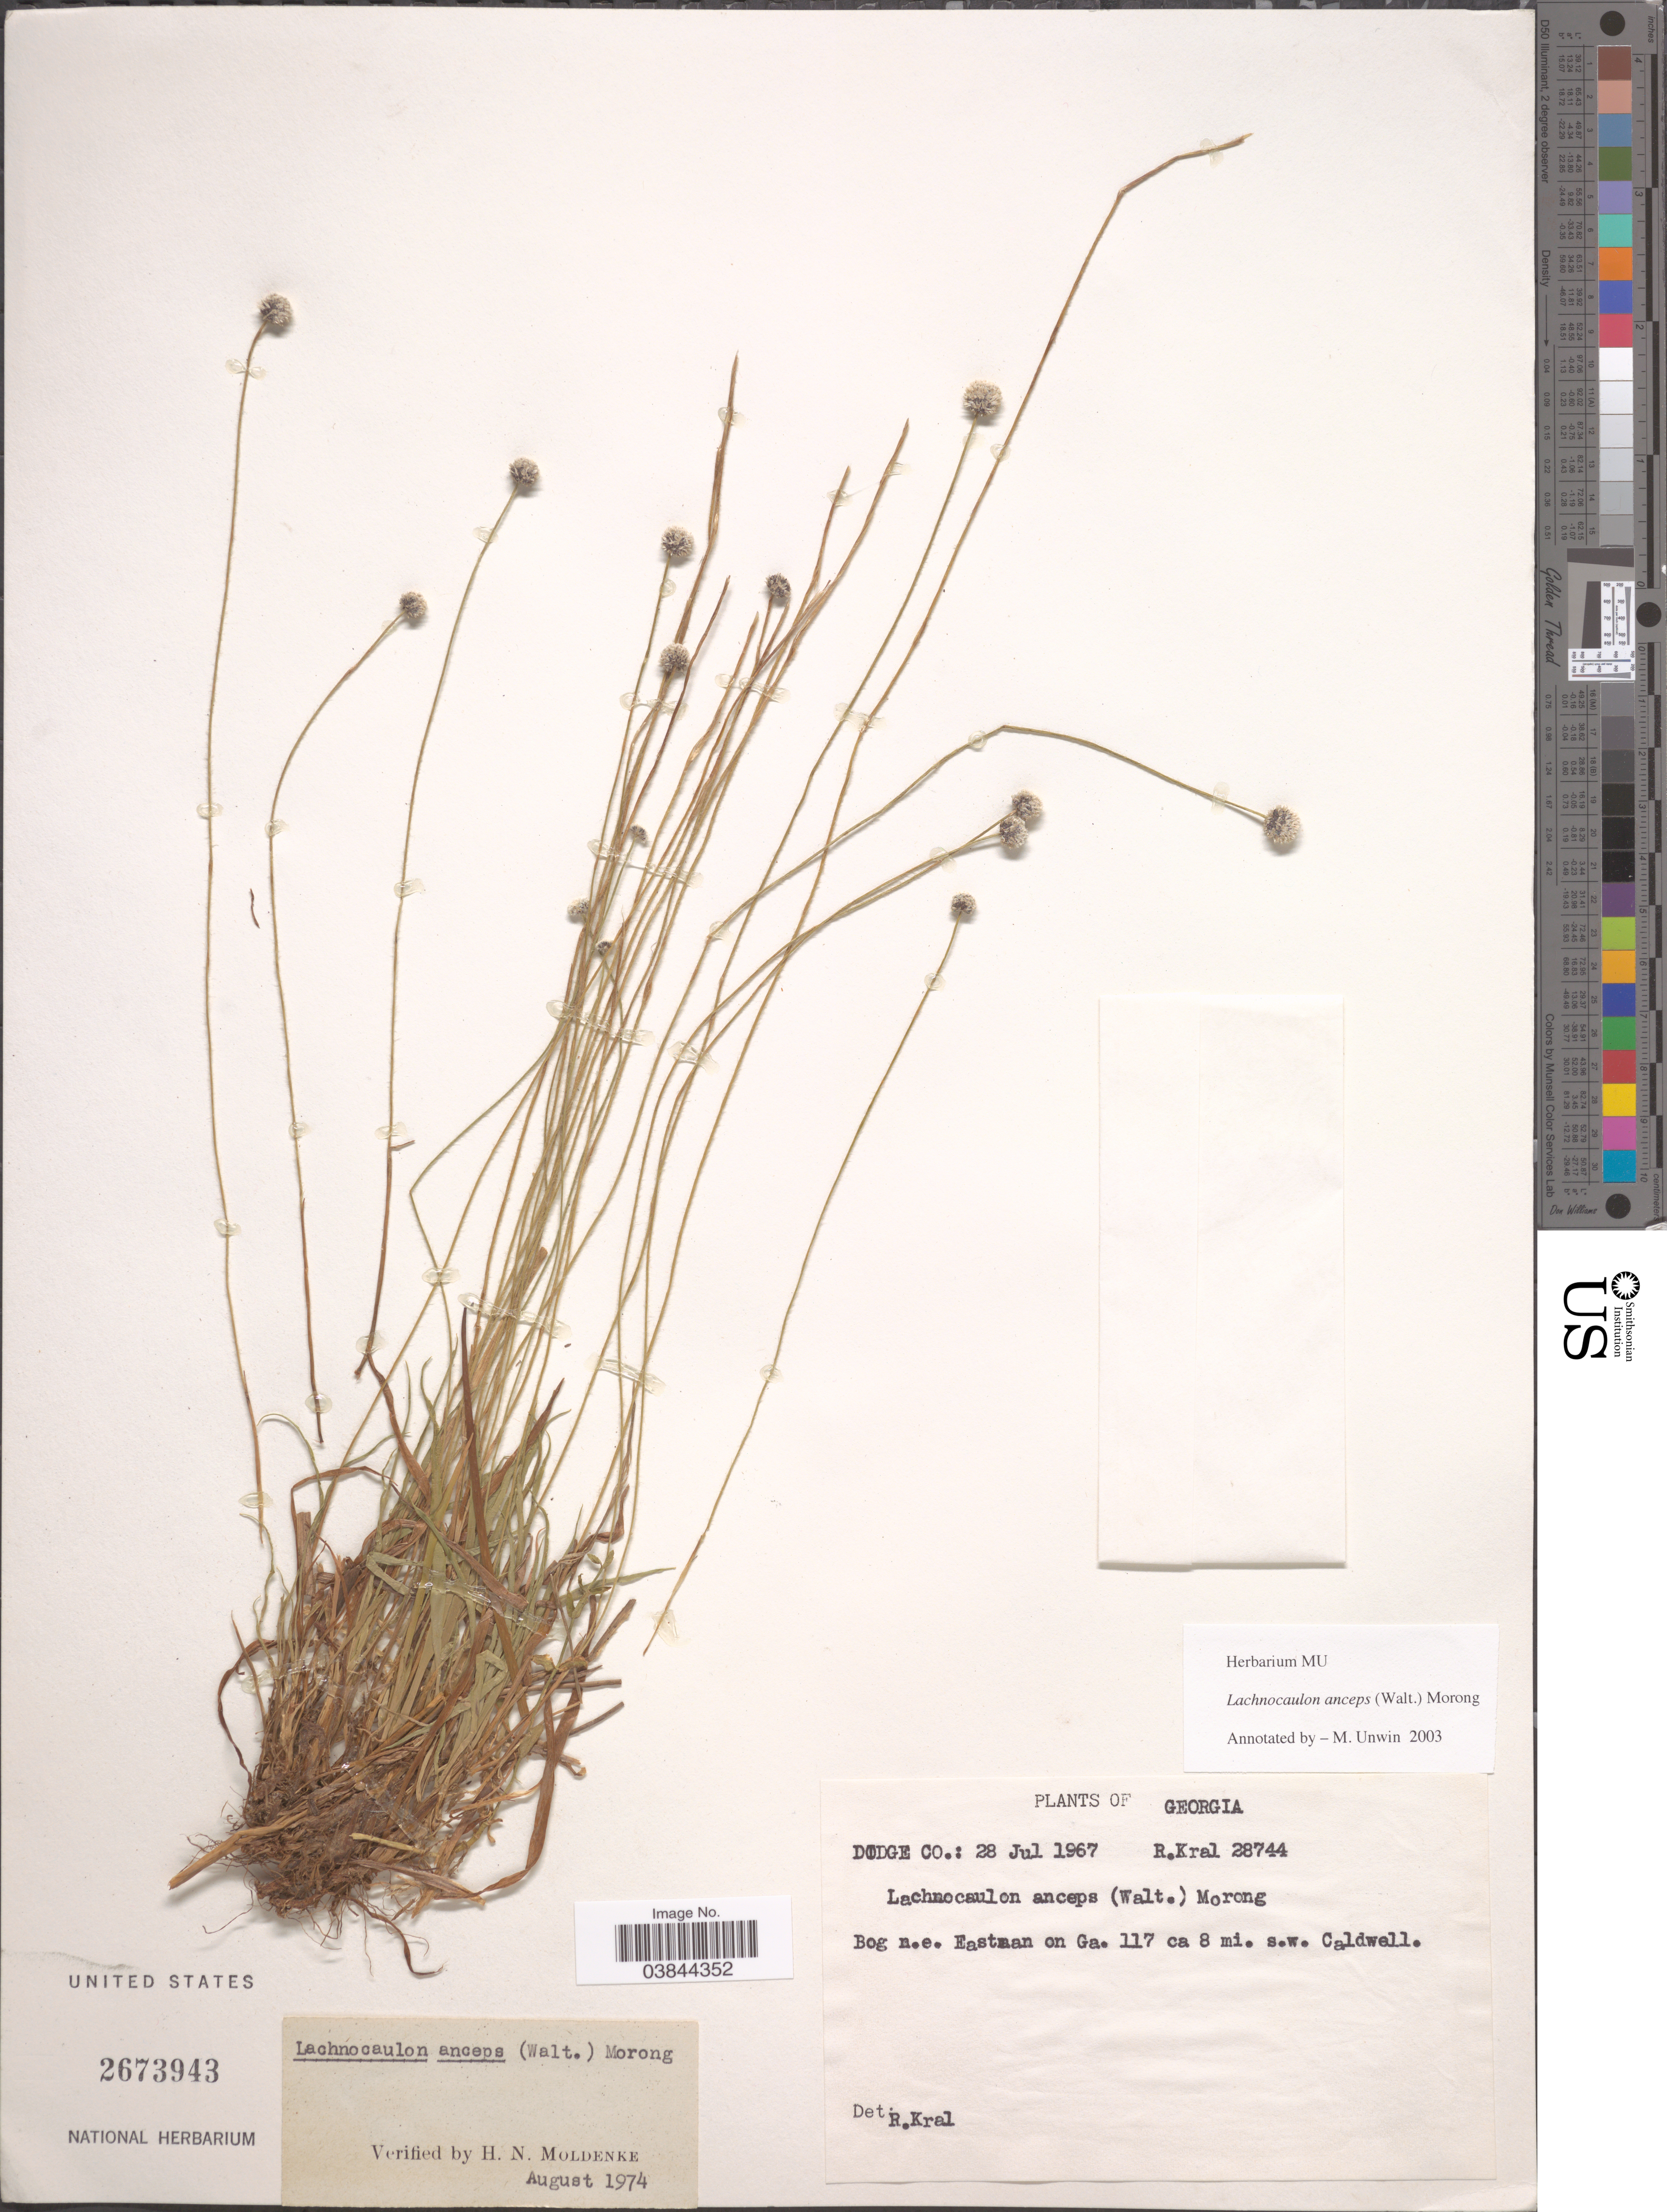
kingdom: Plantae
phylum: Tracheophyta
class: Liliopsida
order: Poales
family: Eriocaulaceae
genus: Lachnocaulon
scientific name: Lachnocaulon michauxii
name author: Kunth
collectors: R. Kral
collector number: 28744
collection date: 1967-07-28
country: United States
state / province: Georgia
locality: Dodge Co. Bog n.e. Eastman on Ga. 117 ca. 8 mi. s.w. Caldwell.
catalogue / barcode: US 2673943